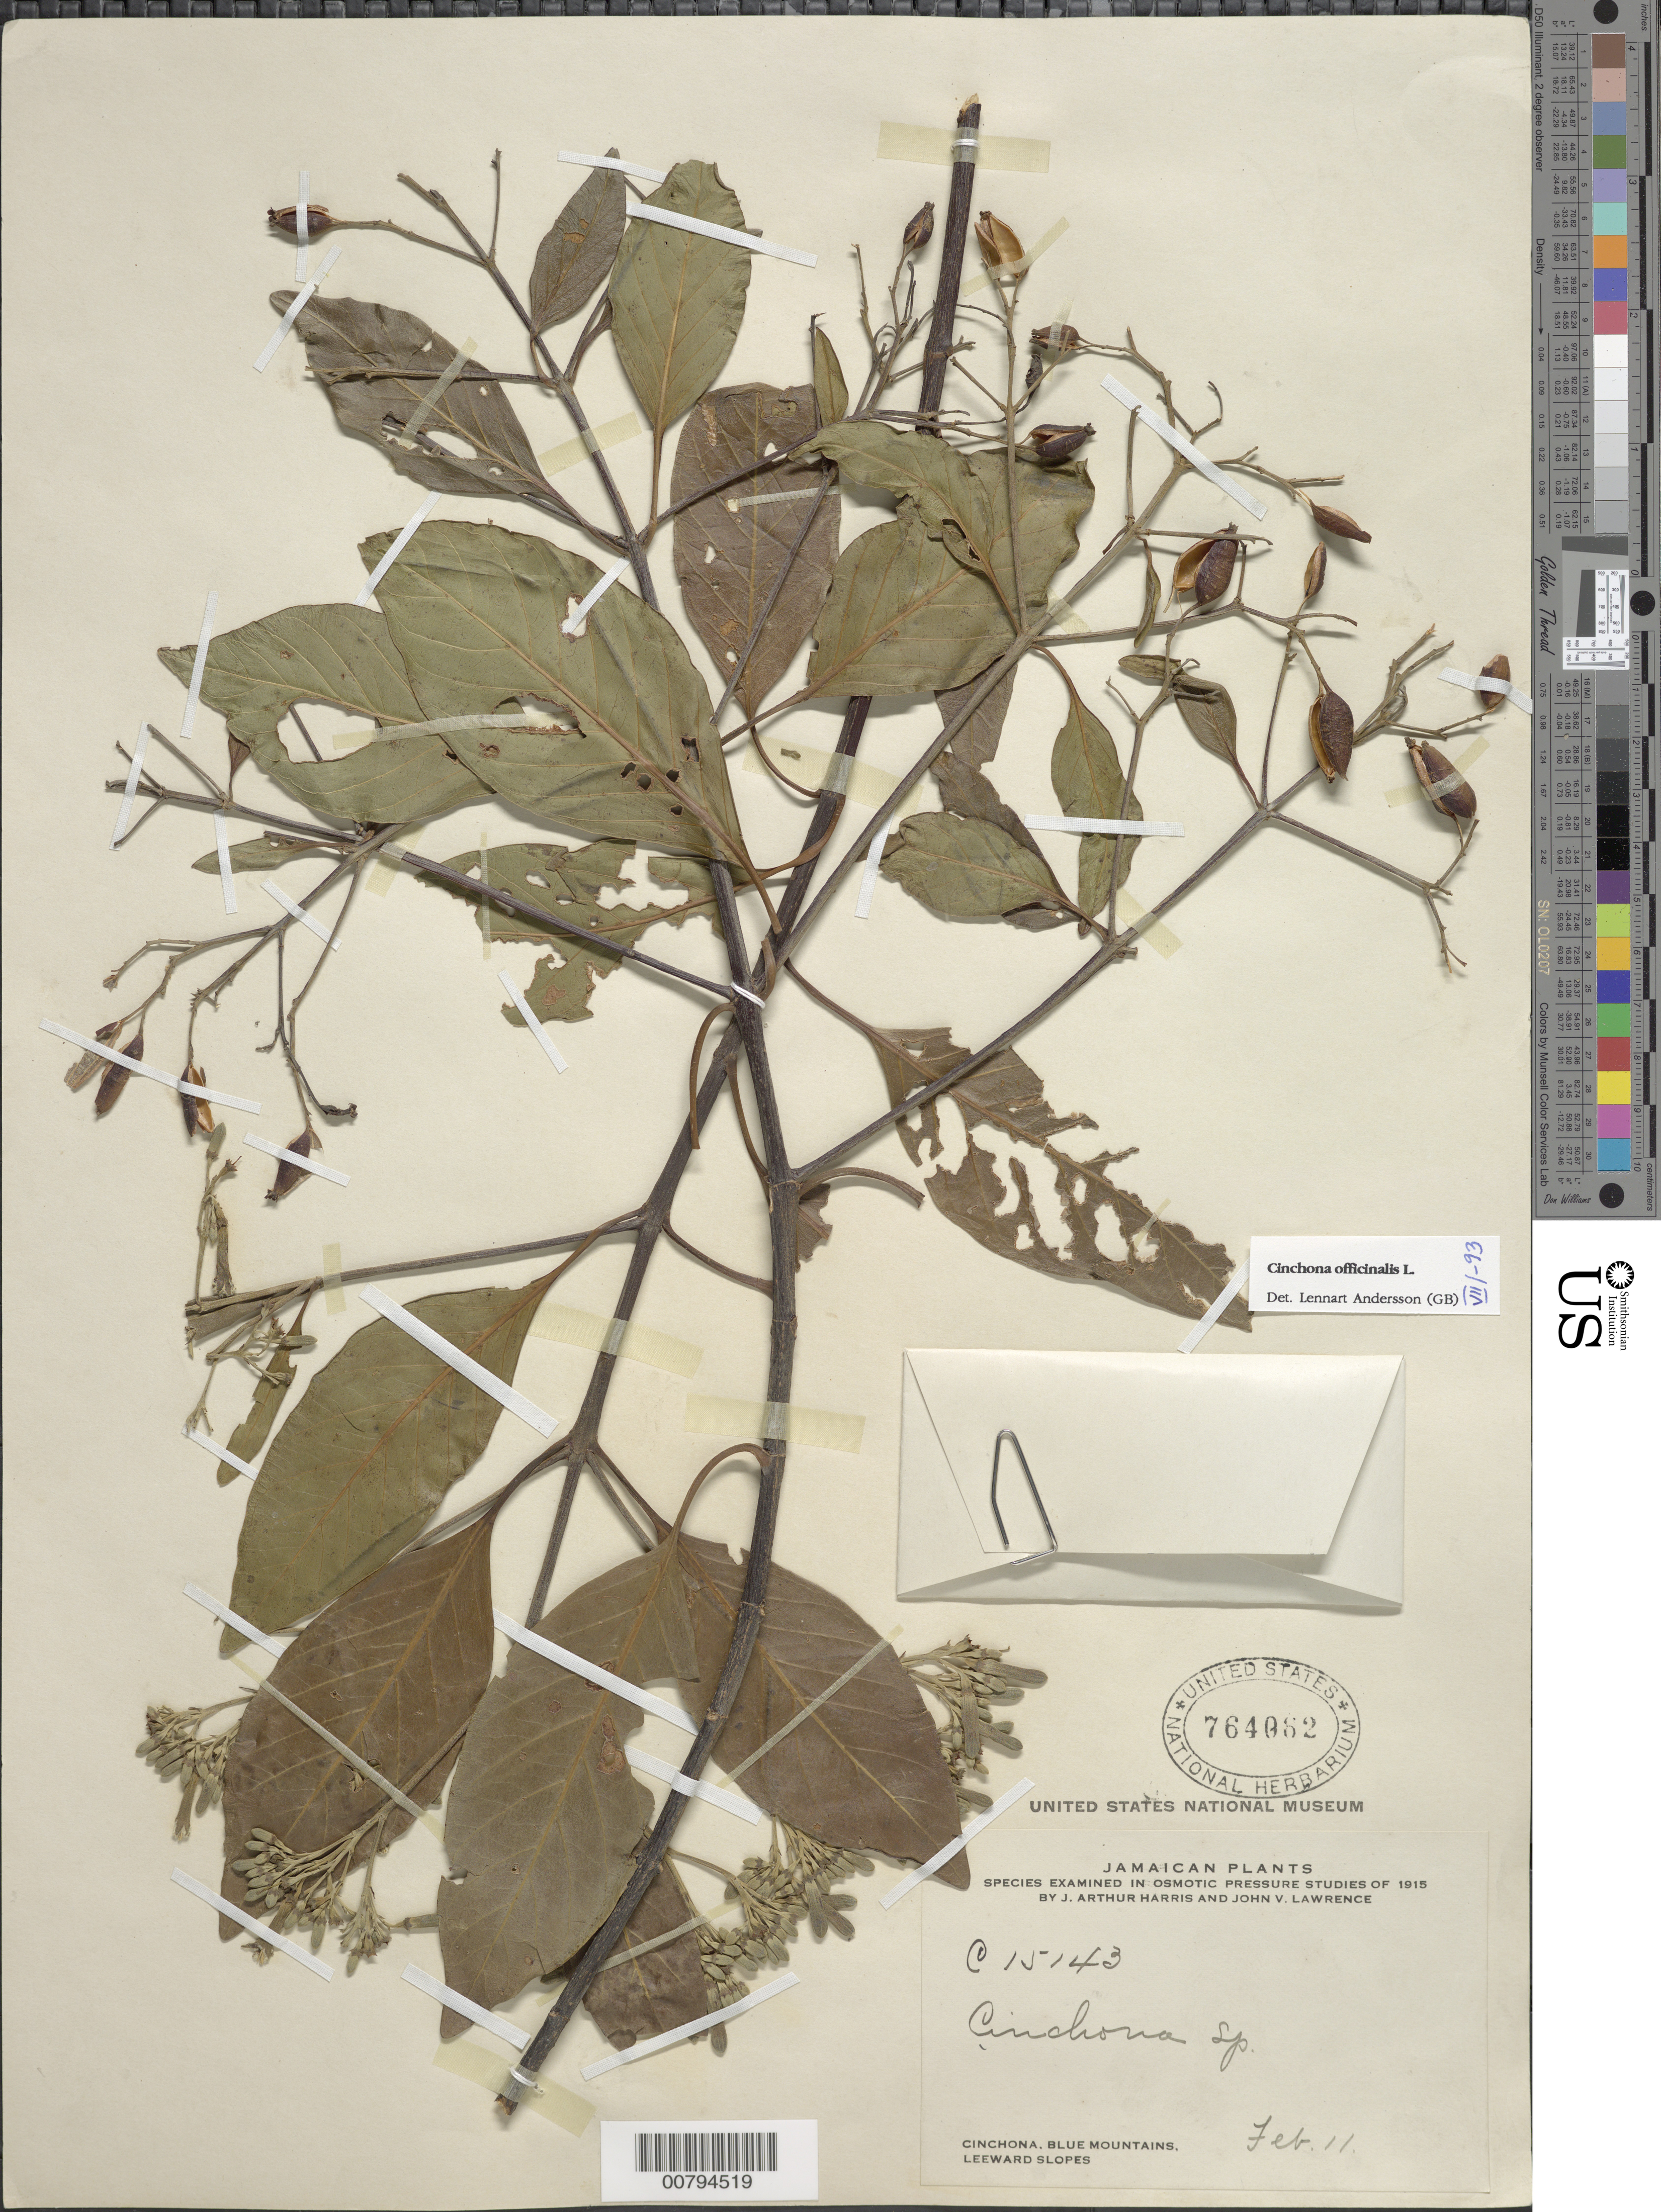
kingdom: Plantae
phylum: Tracheophyta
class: Magnoliopsida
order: Gentianales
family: Rubiaceae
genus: Cinchona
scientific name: Cinchona officinalis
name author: L.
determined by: Andersson, [Bengt] Lennart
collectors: J. A. Harris & J. Lawrence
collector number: C 15143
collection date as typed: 11 Feb 1915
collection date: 1915-02-11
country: Jamaica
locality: Cinchona, Blue Mountains, leeward slopes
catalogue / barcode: US 764062